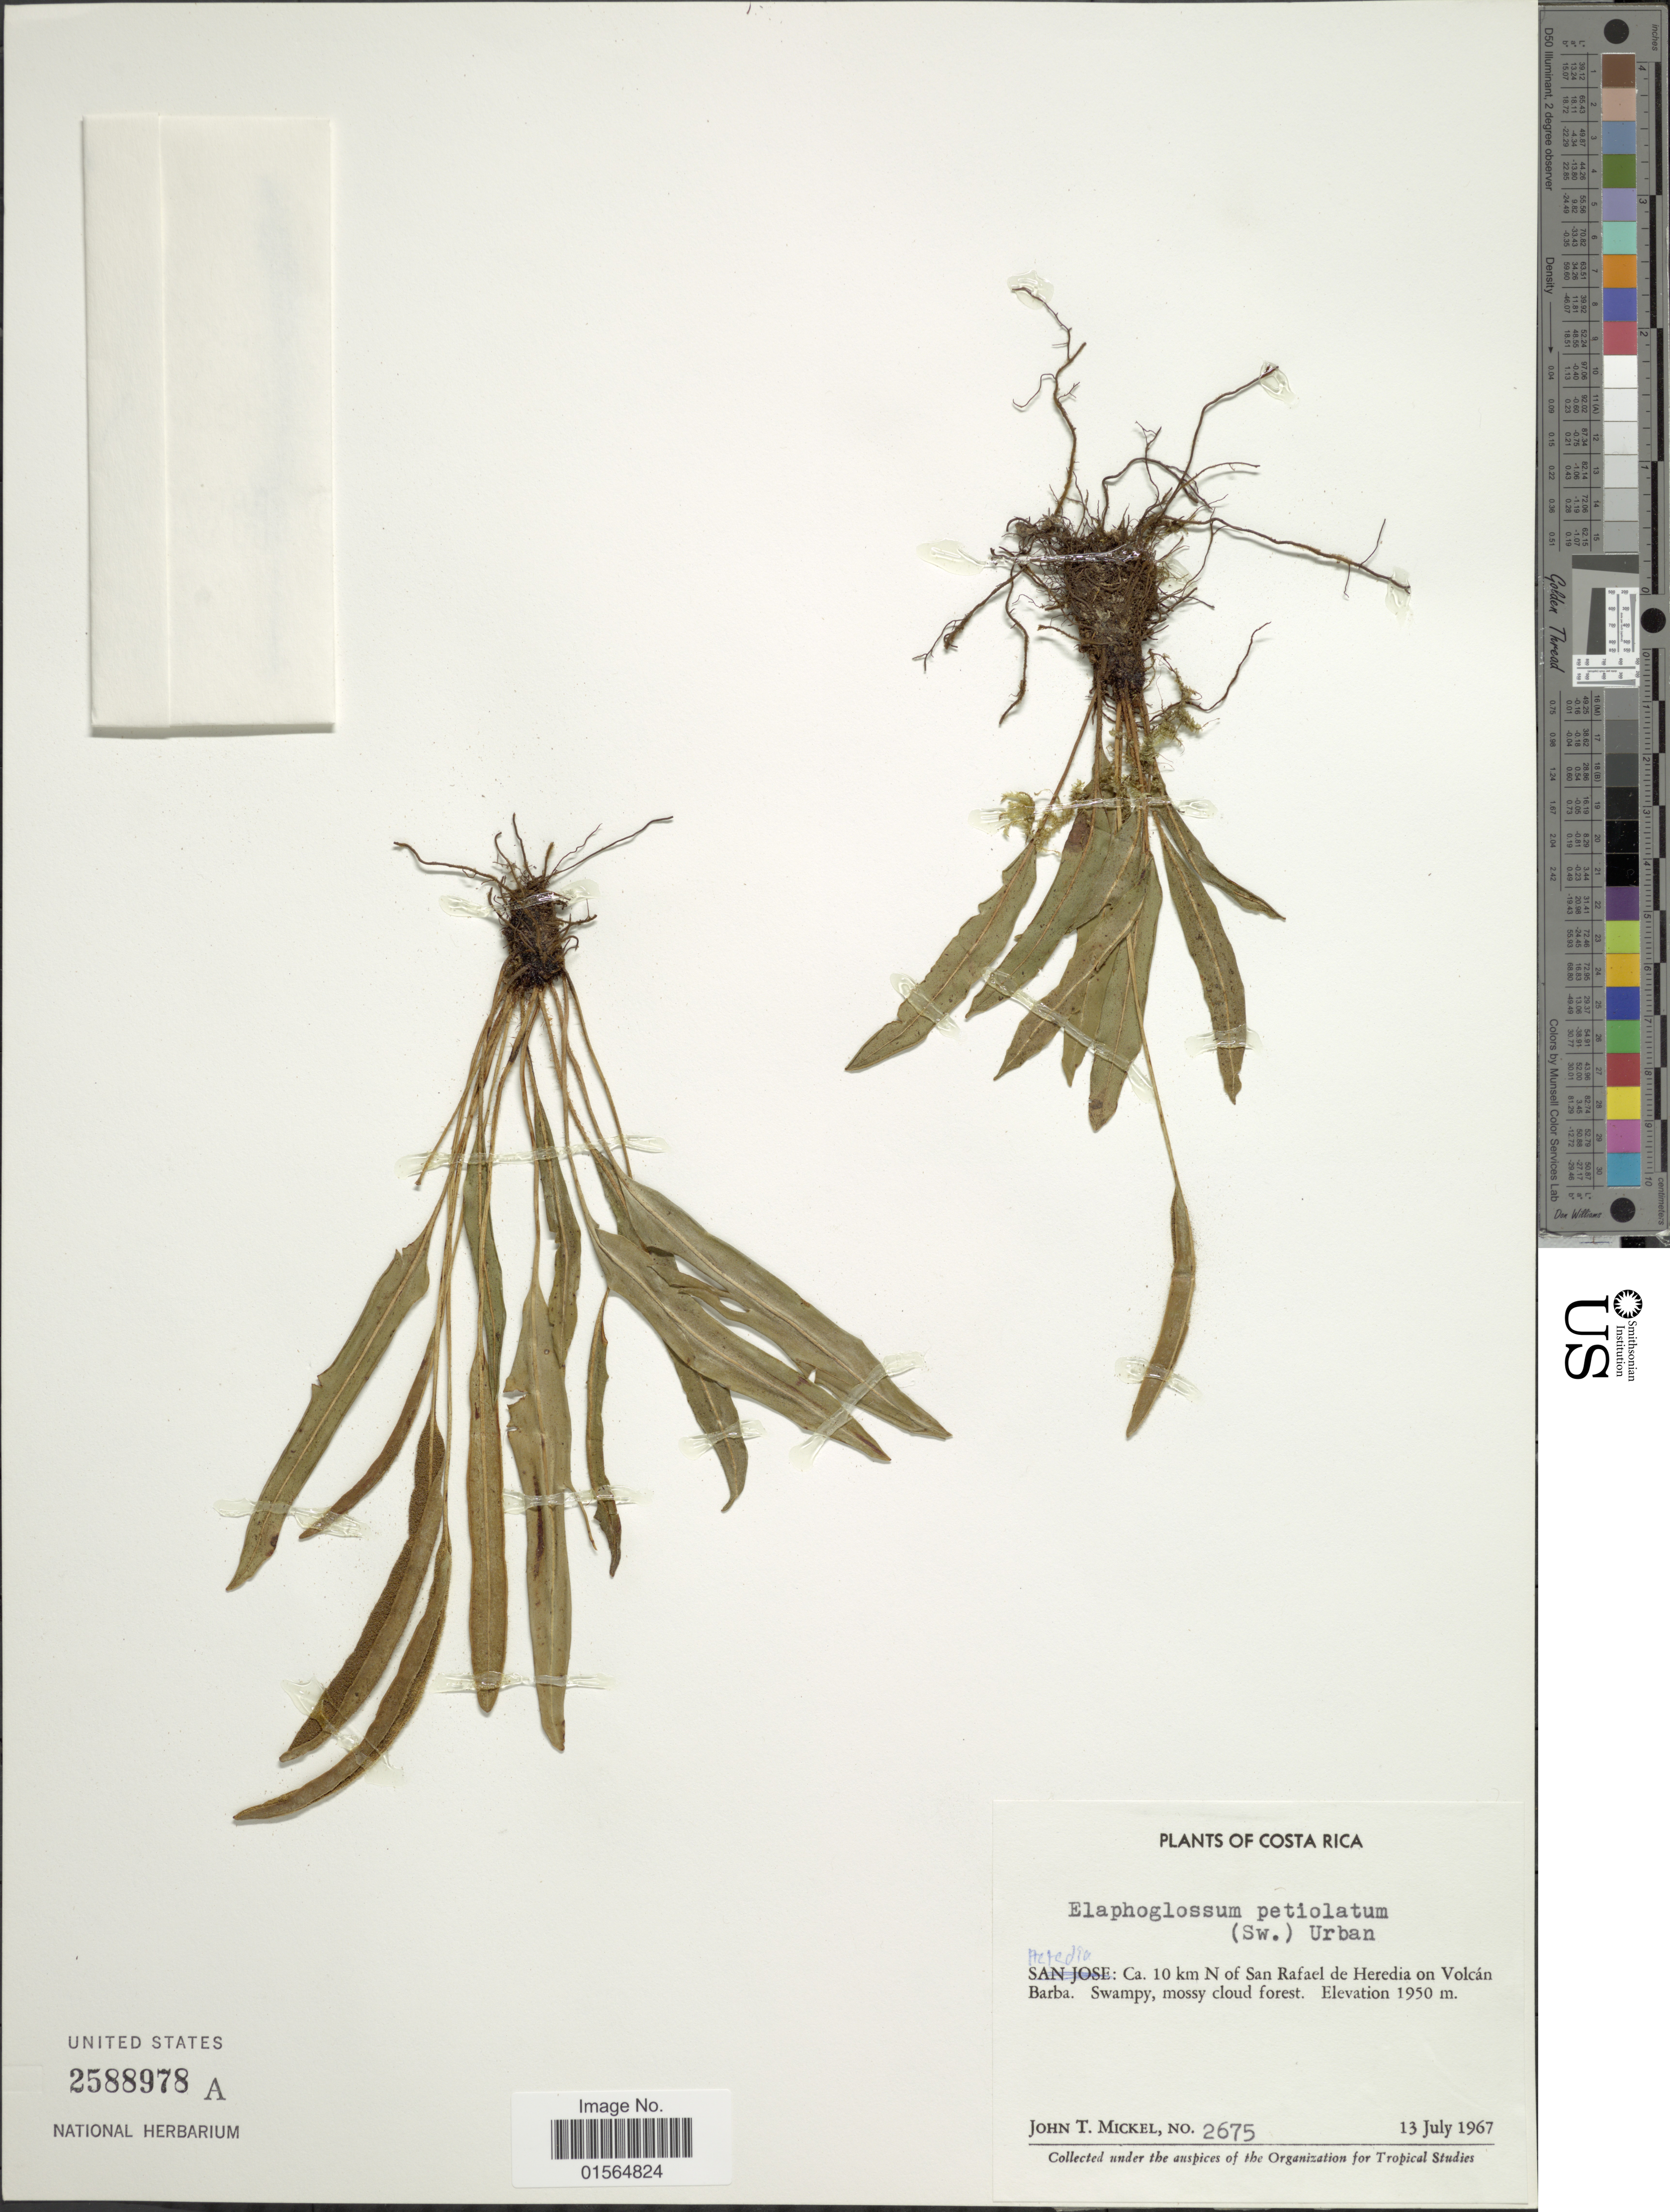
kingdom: Plantae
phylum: Tracheophyta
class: Polypodiopsida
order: Polypodiales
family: Dryopteridaceae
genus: Elaphoglossum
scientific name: Elaphoglossum petiolatum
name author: (Sw.) Urb.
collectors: J. T. Mickel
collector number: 2675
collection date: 1967-07-13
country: Costa Rica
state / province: Heredia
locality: Ca. 10 km N of San Rafael de Heredia on Volcan Barba. Swampy, mossy cloud forest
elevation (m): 1950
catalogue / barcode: US 2588978A